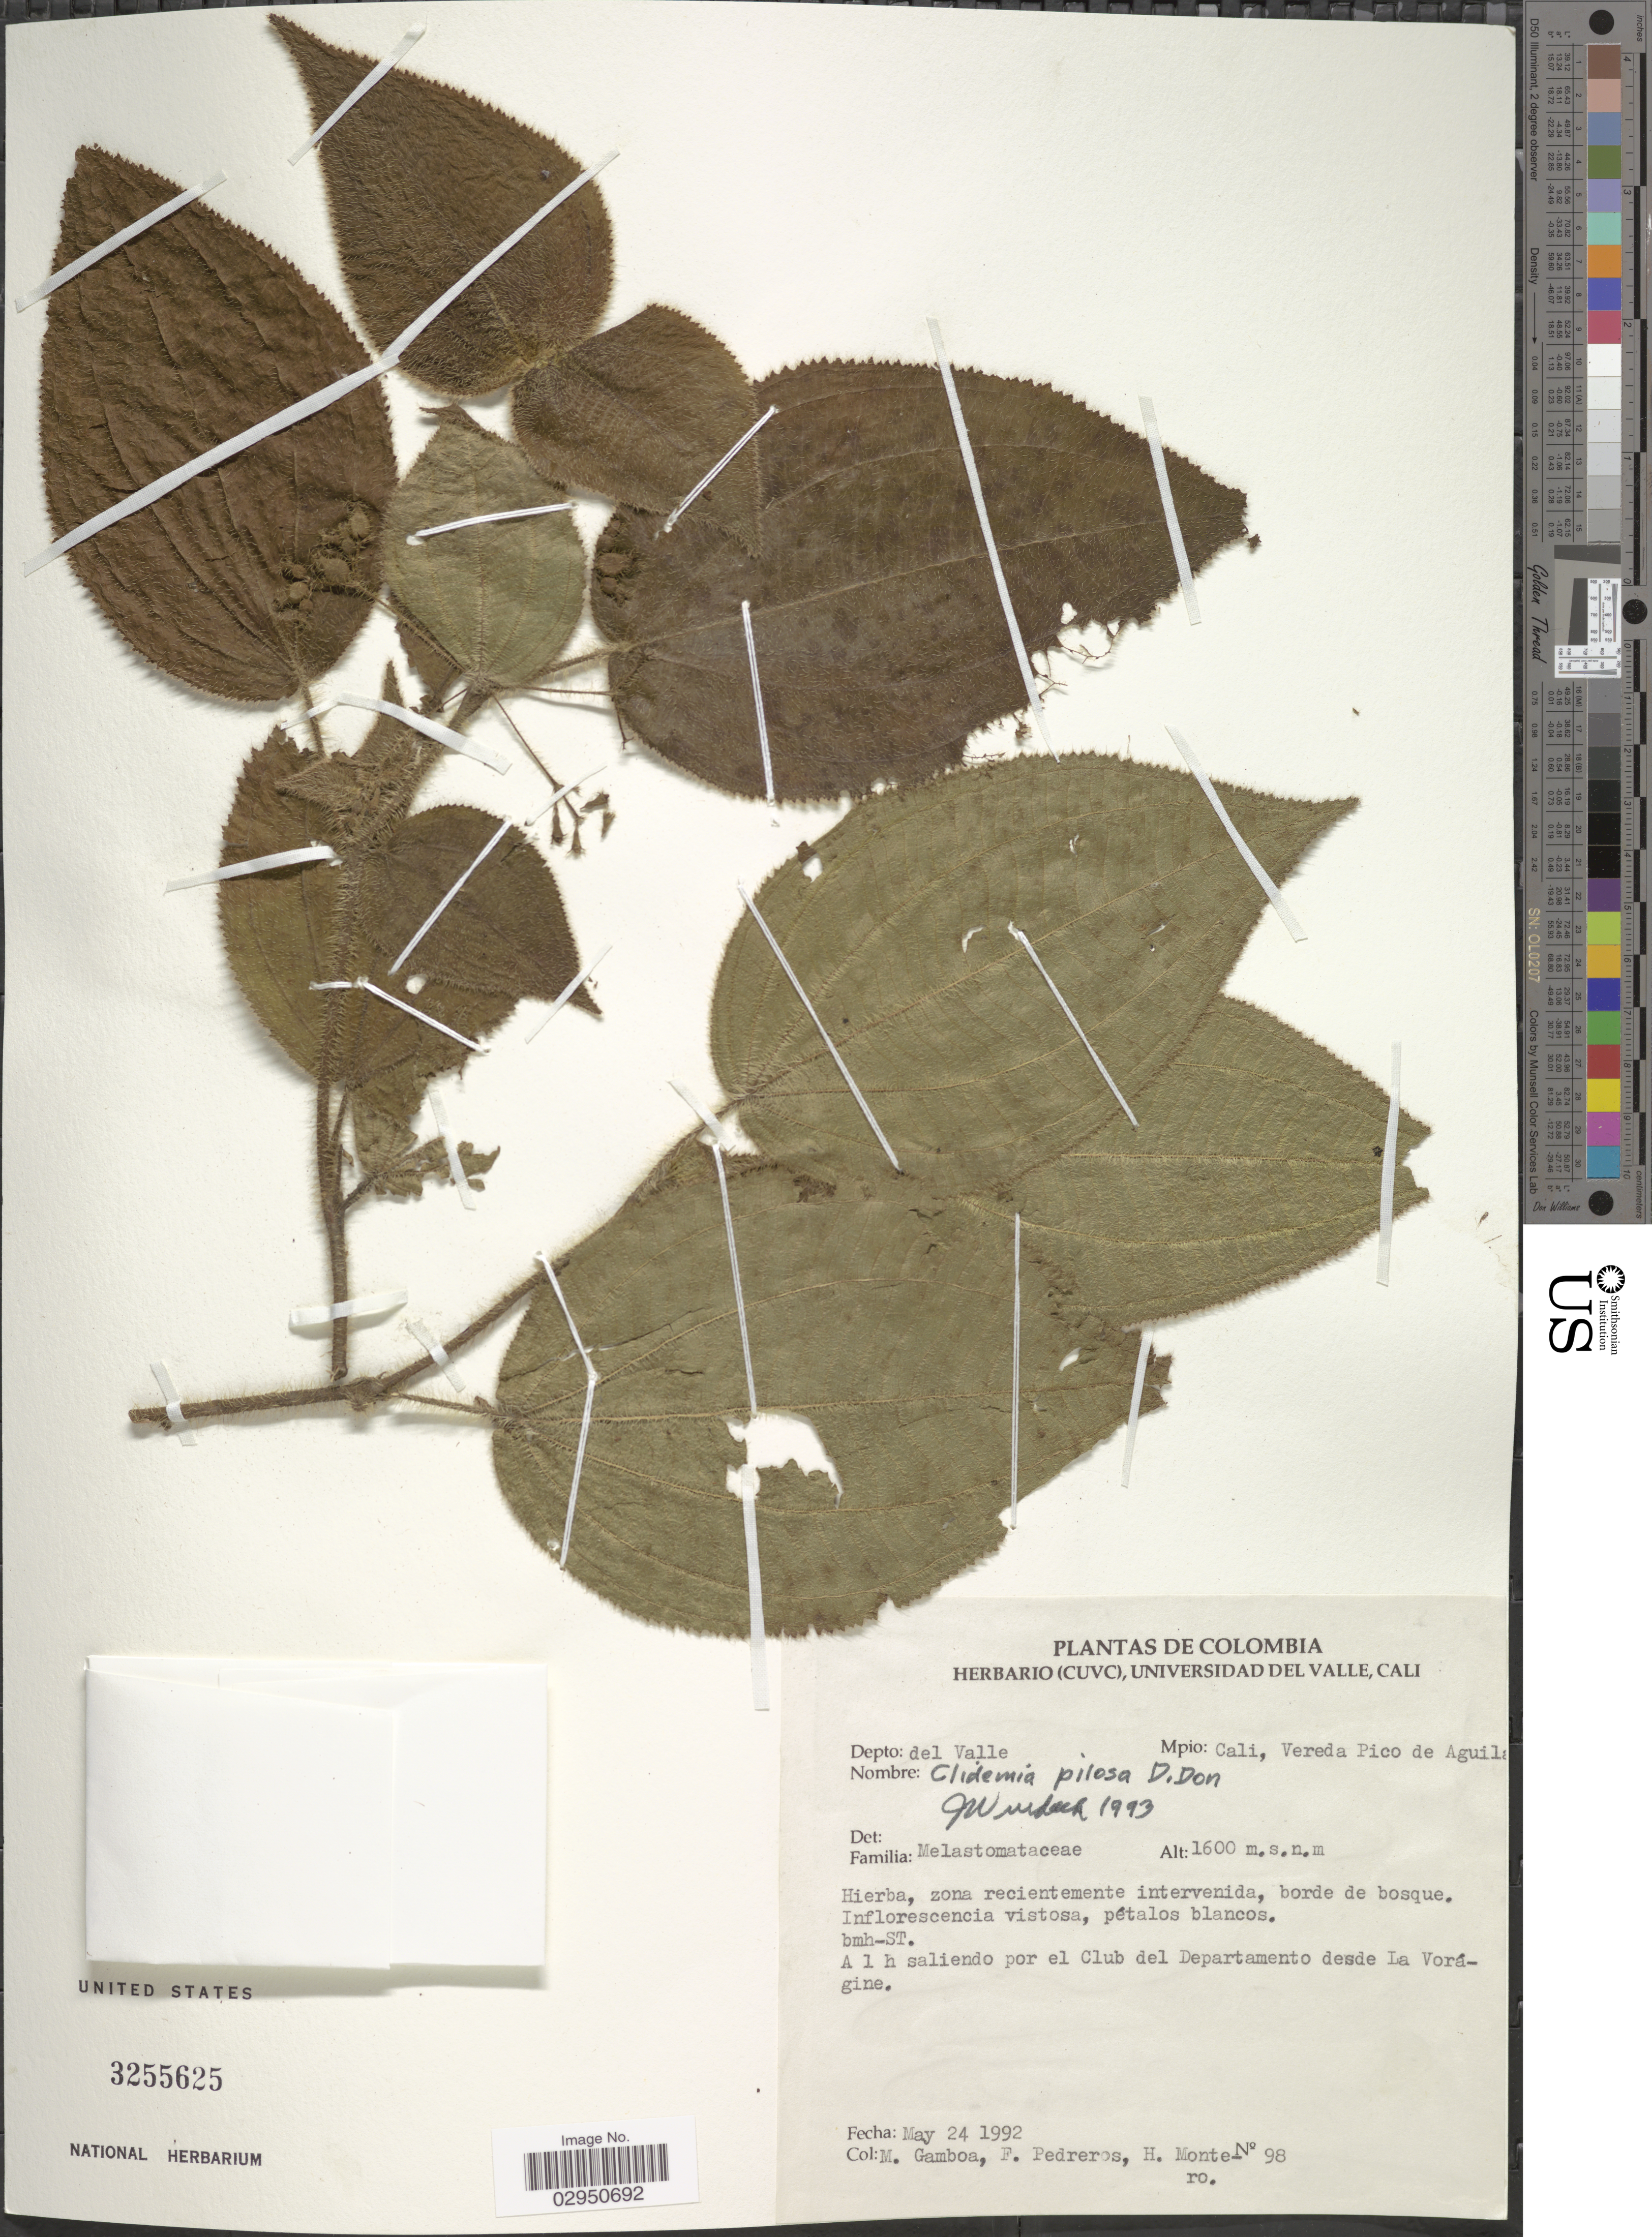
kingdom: Plantae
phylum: Tracheophyta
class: Magnoliopsida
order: Myrtales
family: Melastomataceae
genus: Clidemia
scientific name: Clidemia pilosa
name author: D. Don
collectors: M. Gamboa, F. Pedreros & H. Montero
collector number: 98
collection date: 1992-05-24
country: Colombia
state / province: Valle del Cauca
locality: Depto: del Valle. Mpio: Cali, Vereda Pico de Aguila. A l h saliendo por el Club del Departamento desde La Vorágine.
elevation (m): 1600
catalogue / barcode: US 3255625